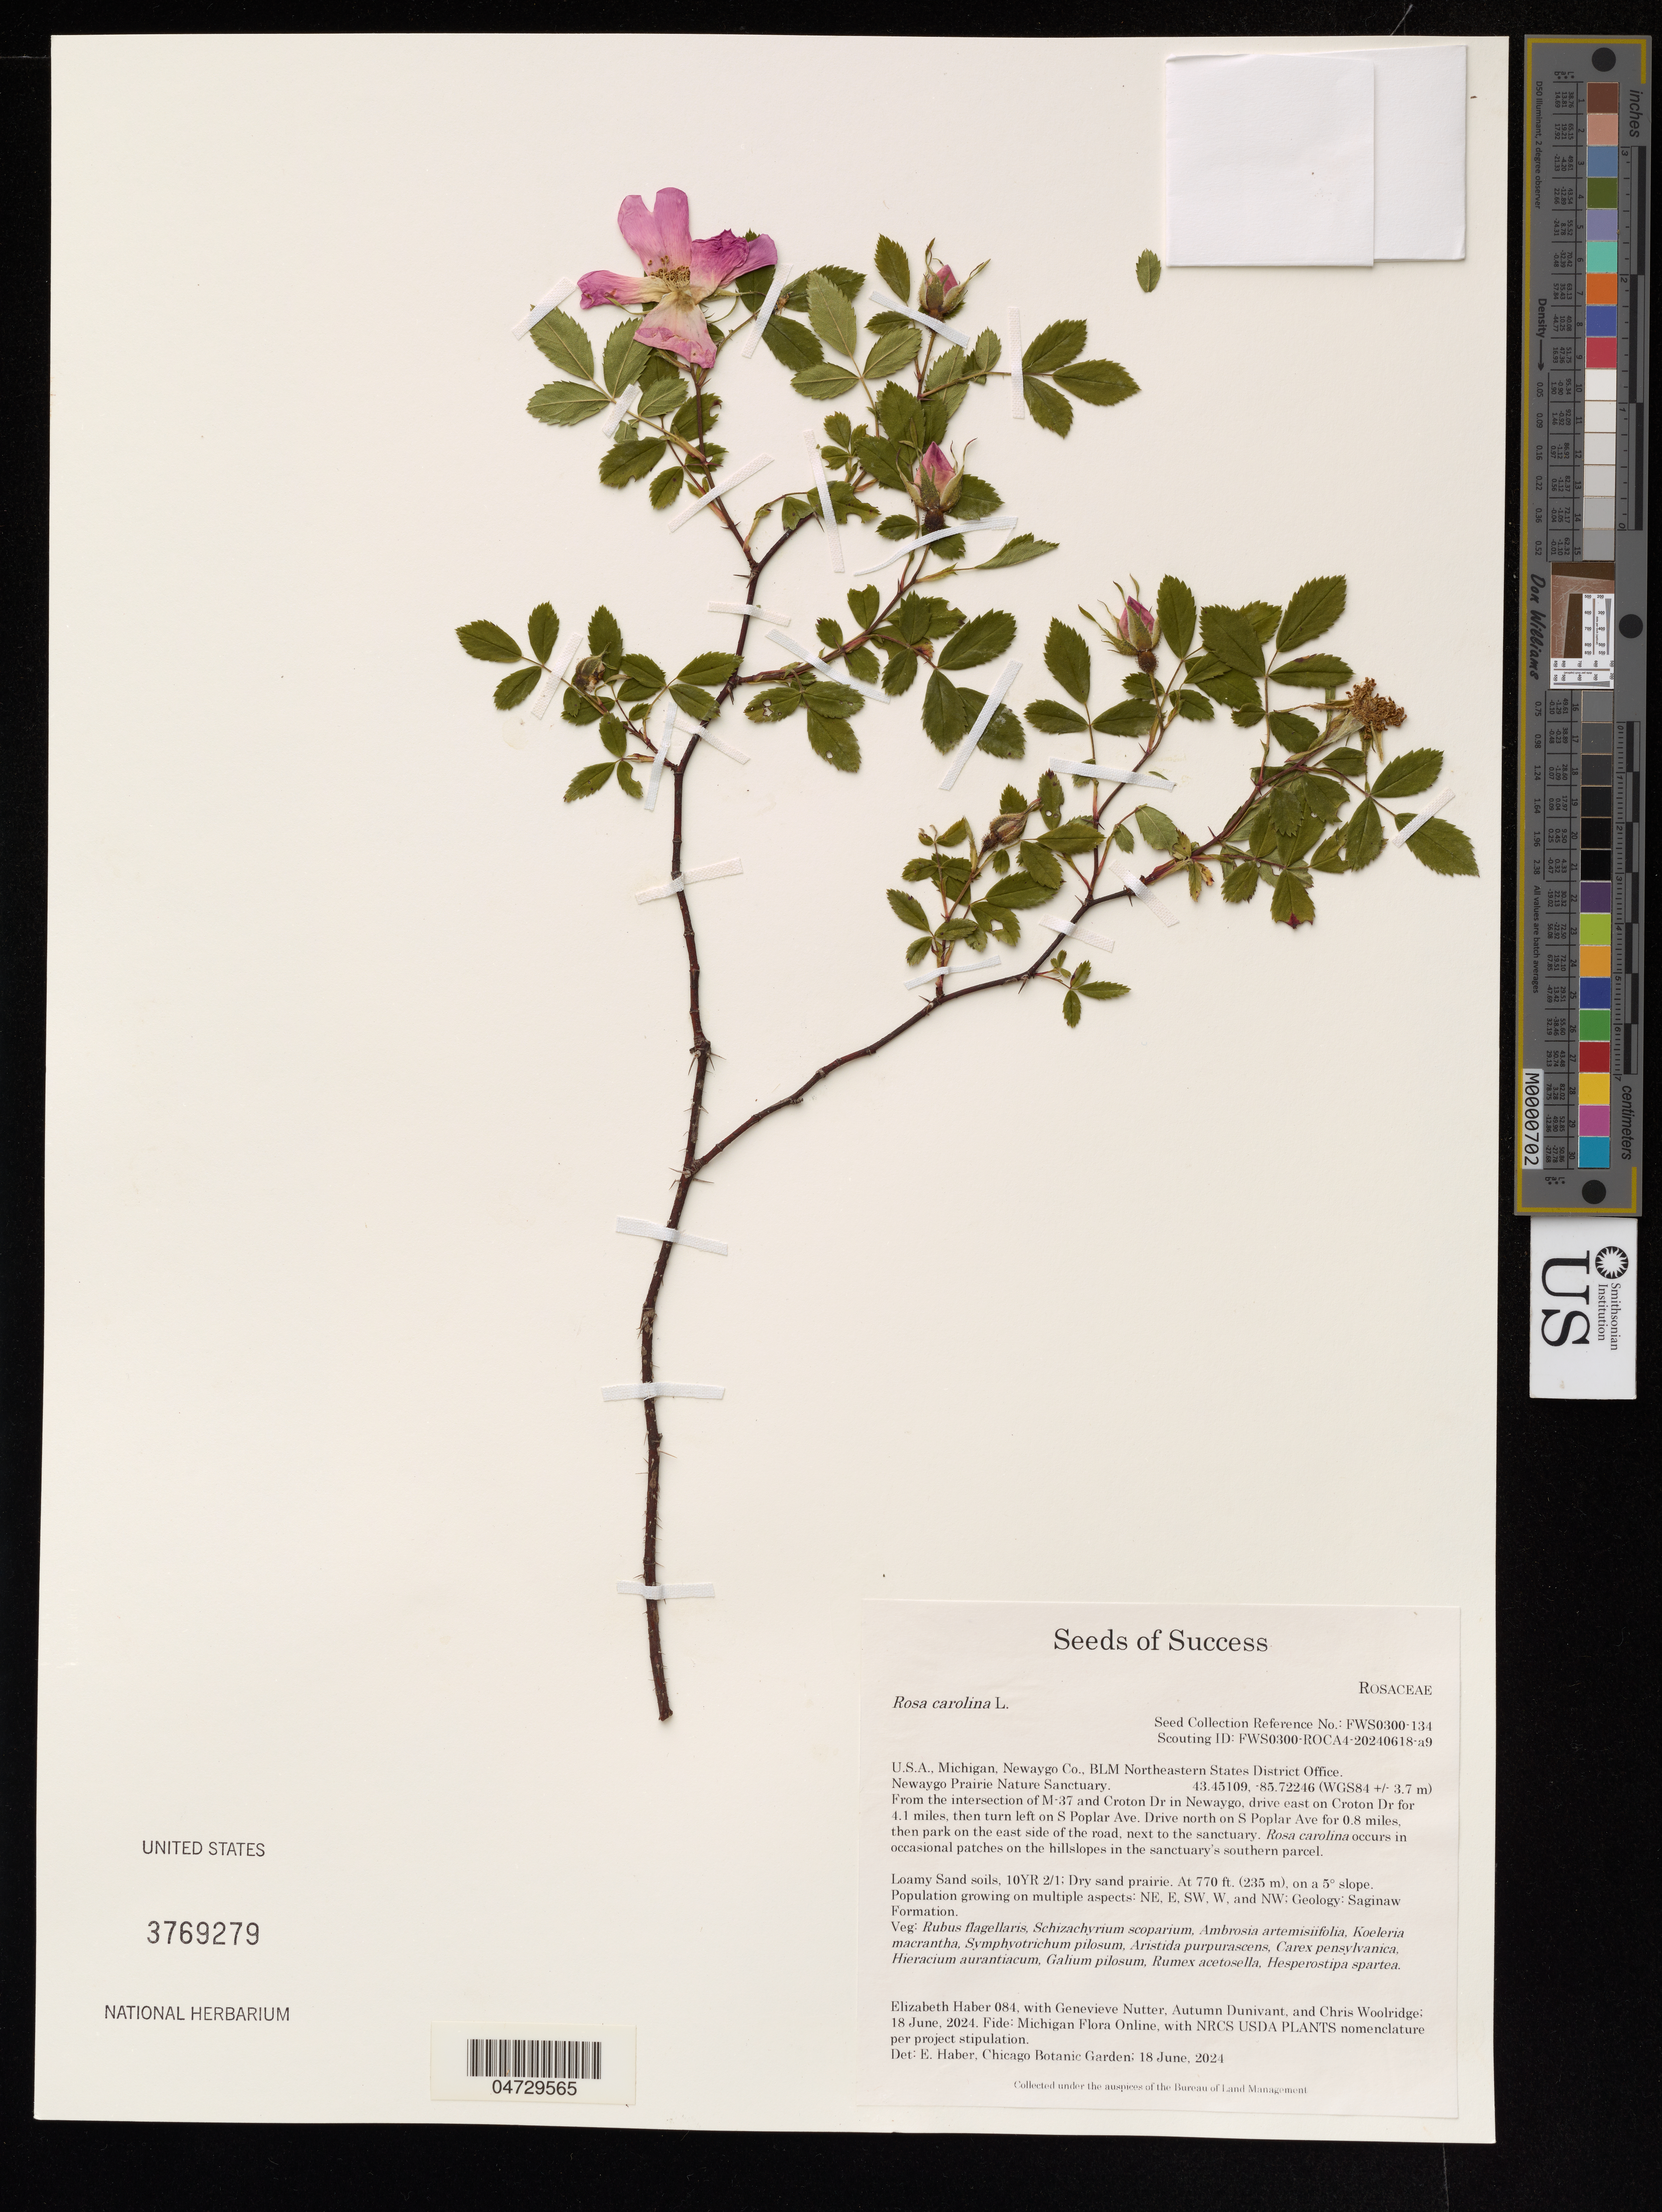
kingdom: Plantae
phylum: Tracheophyta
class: Magnoliopsida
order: Rosales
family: Rosaceae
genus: Rosa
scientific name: Rosa carolina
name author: L.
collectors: E. Haber, G. Nutter, A. Dunivant & C. Woolridge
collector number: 084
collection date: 2024-06-18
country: United States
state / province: Michigan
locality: Newaygo Co., BLM Northeastern States District Office. Newaygo Prairie Nature Sanctuary. (WGS84 +/- 3.7m). From the intersection of M-37 and Croton Dr in Newaygo, drive east on Croton Dr for 4.1 miles, then turn left on S Poplar Ave. Drive north on S Poplar Ave for 0.8 miles, then park on the east side of the road, next to the sanctuary.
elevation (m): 235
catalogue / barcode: US 3769279